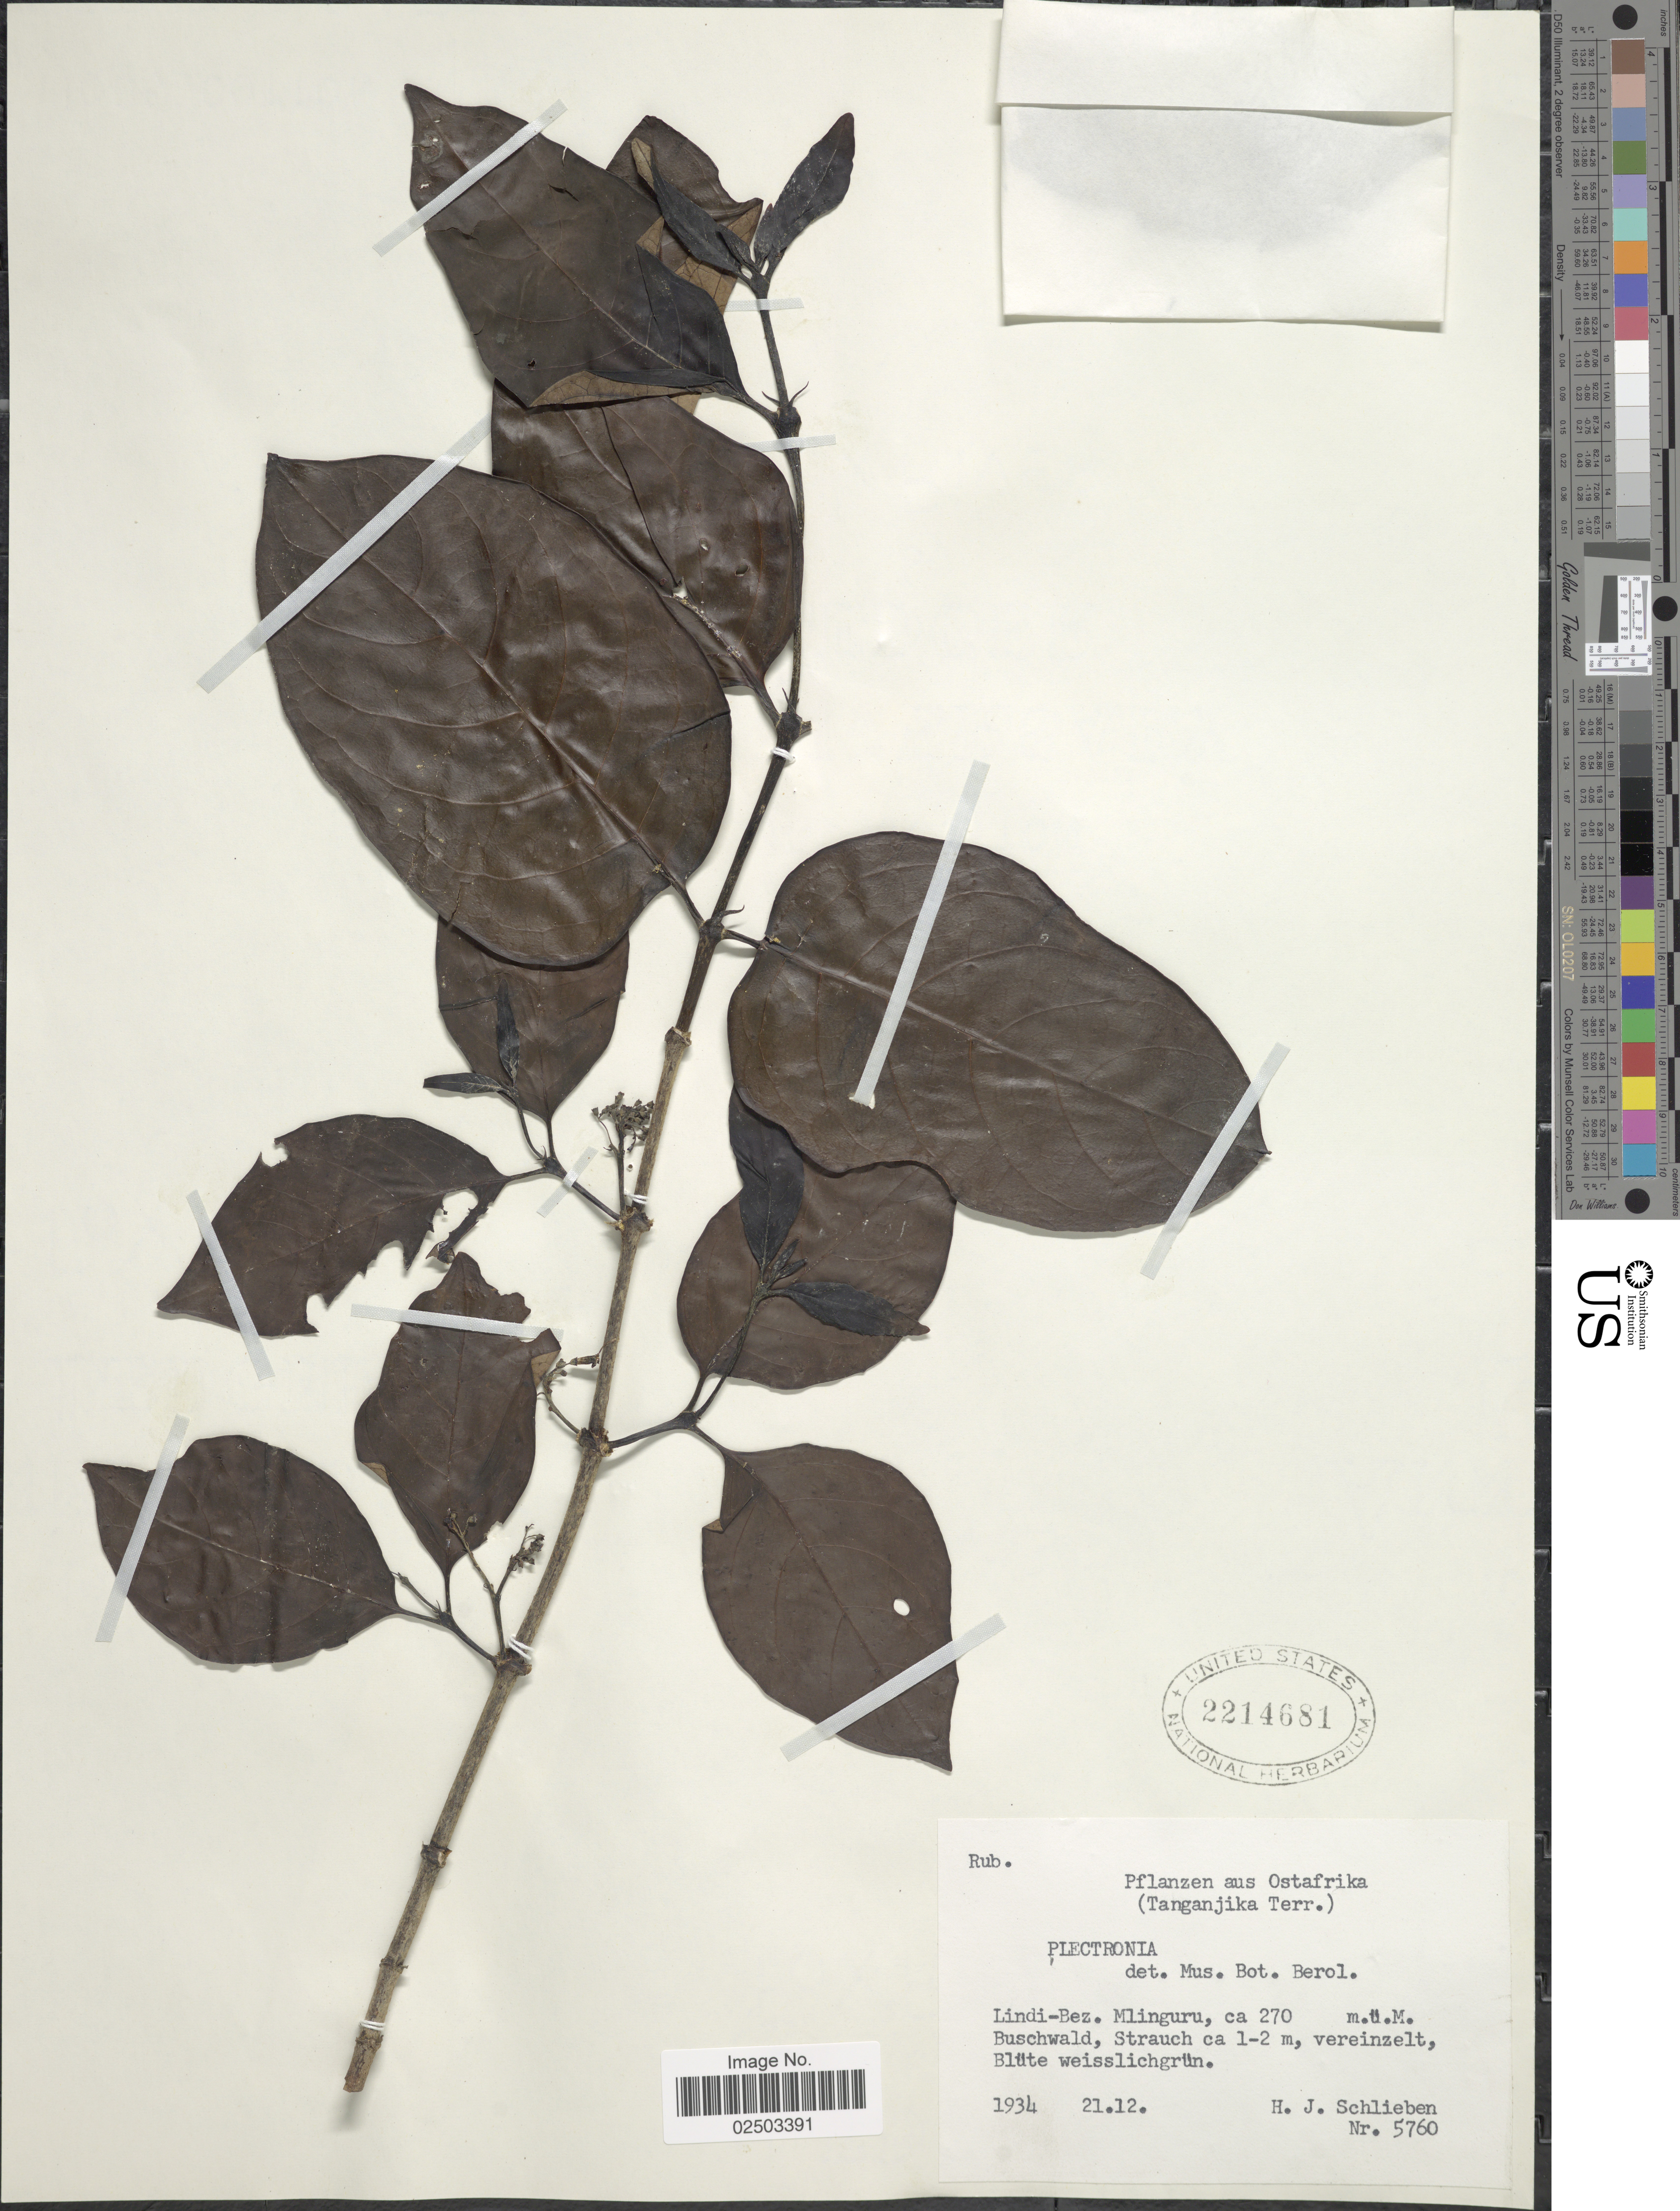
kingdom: Plantae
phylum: Tracheophyta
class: Magnoliopsida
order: Gentianales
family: Rubiaceae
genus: Bridsonia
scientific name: Bridsonia chamaedendrum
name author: (Kuntze) Verstraete & A.E. van Wyk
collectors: H. J. Schlieben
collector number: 5760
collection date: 1934-12-21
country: Tanzania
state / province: Lindi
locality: Aus Ostafrika (Tanganjika Terr.), Lindi-Bez. Mlinguru, Buschwald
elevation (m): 270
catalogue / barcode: US 2214681